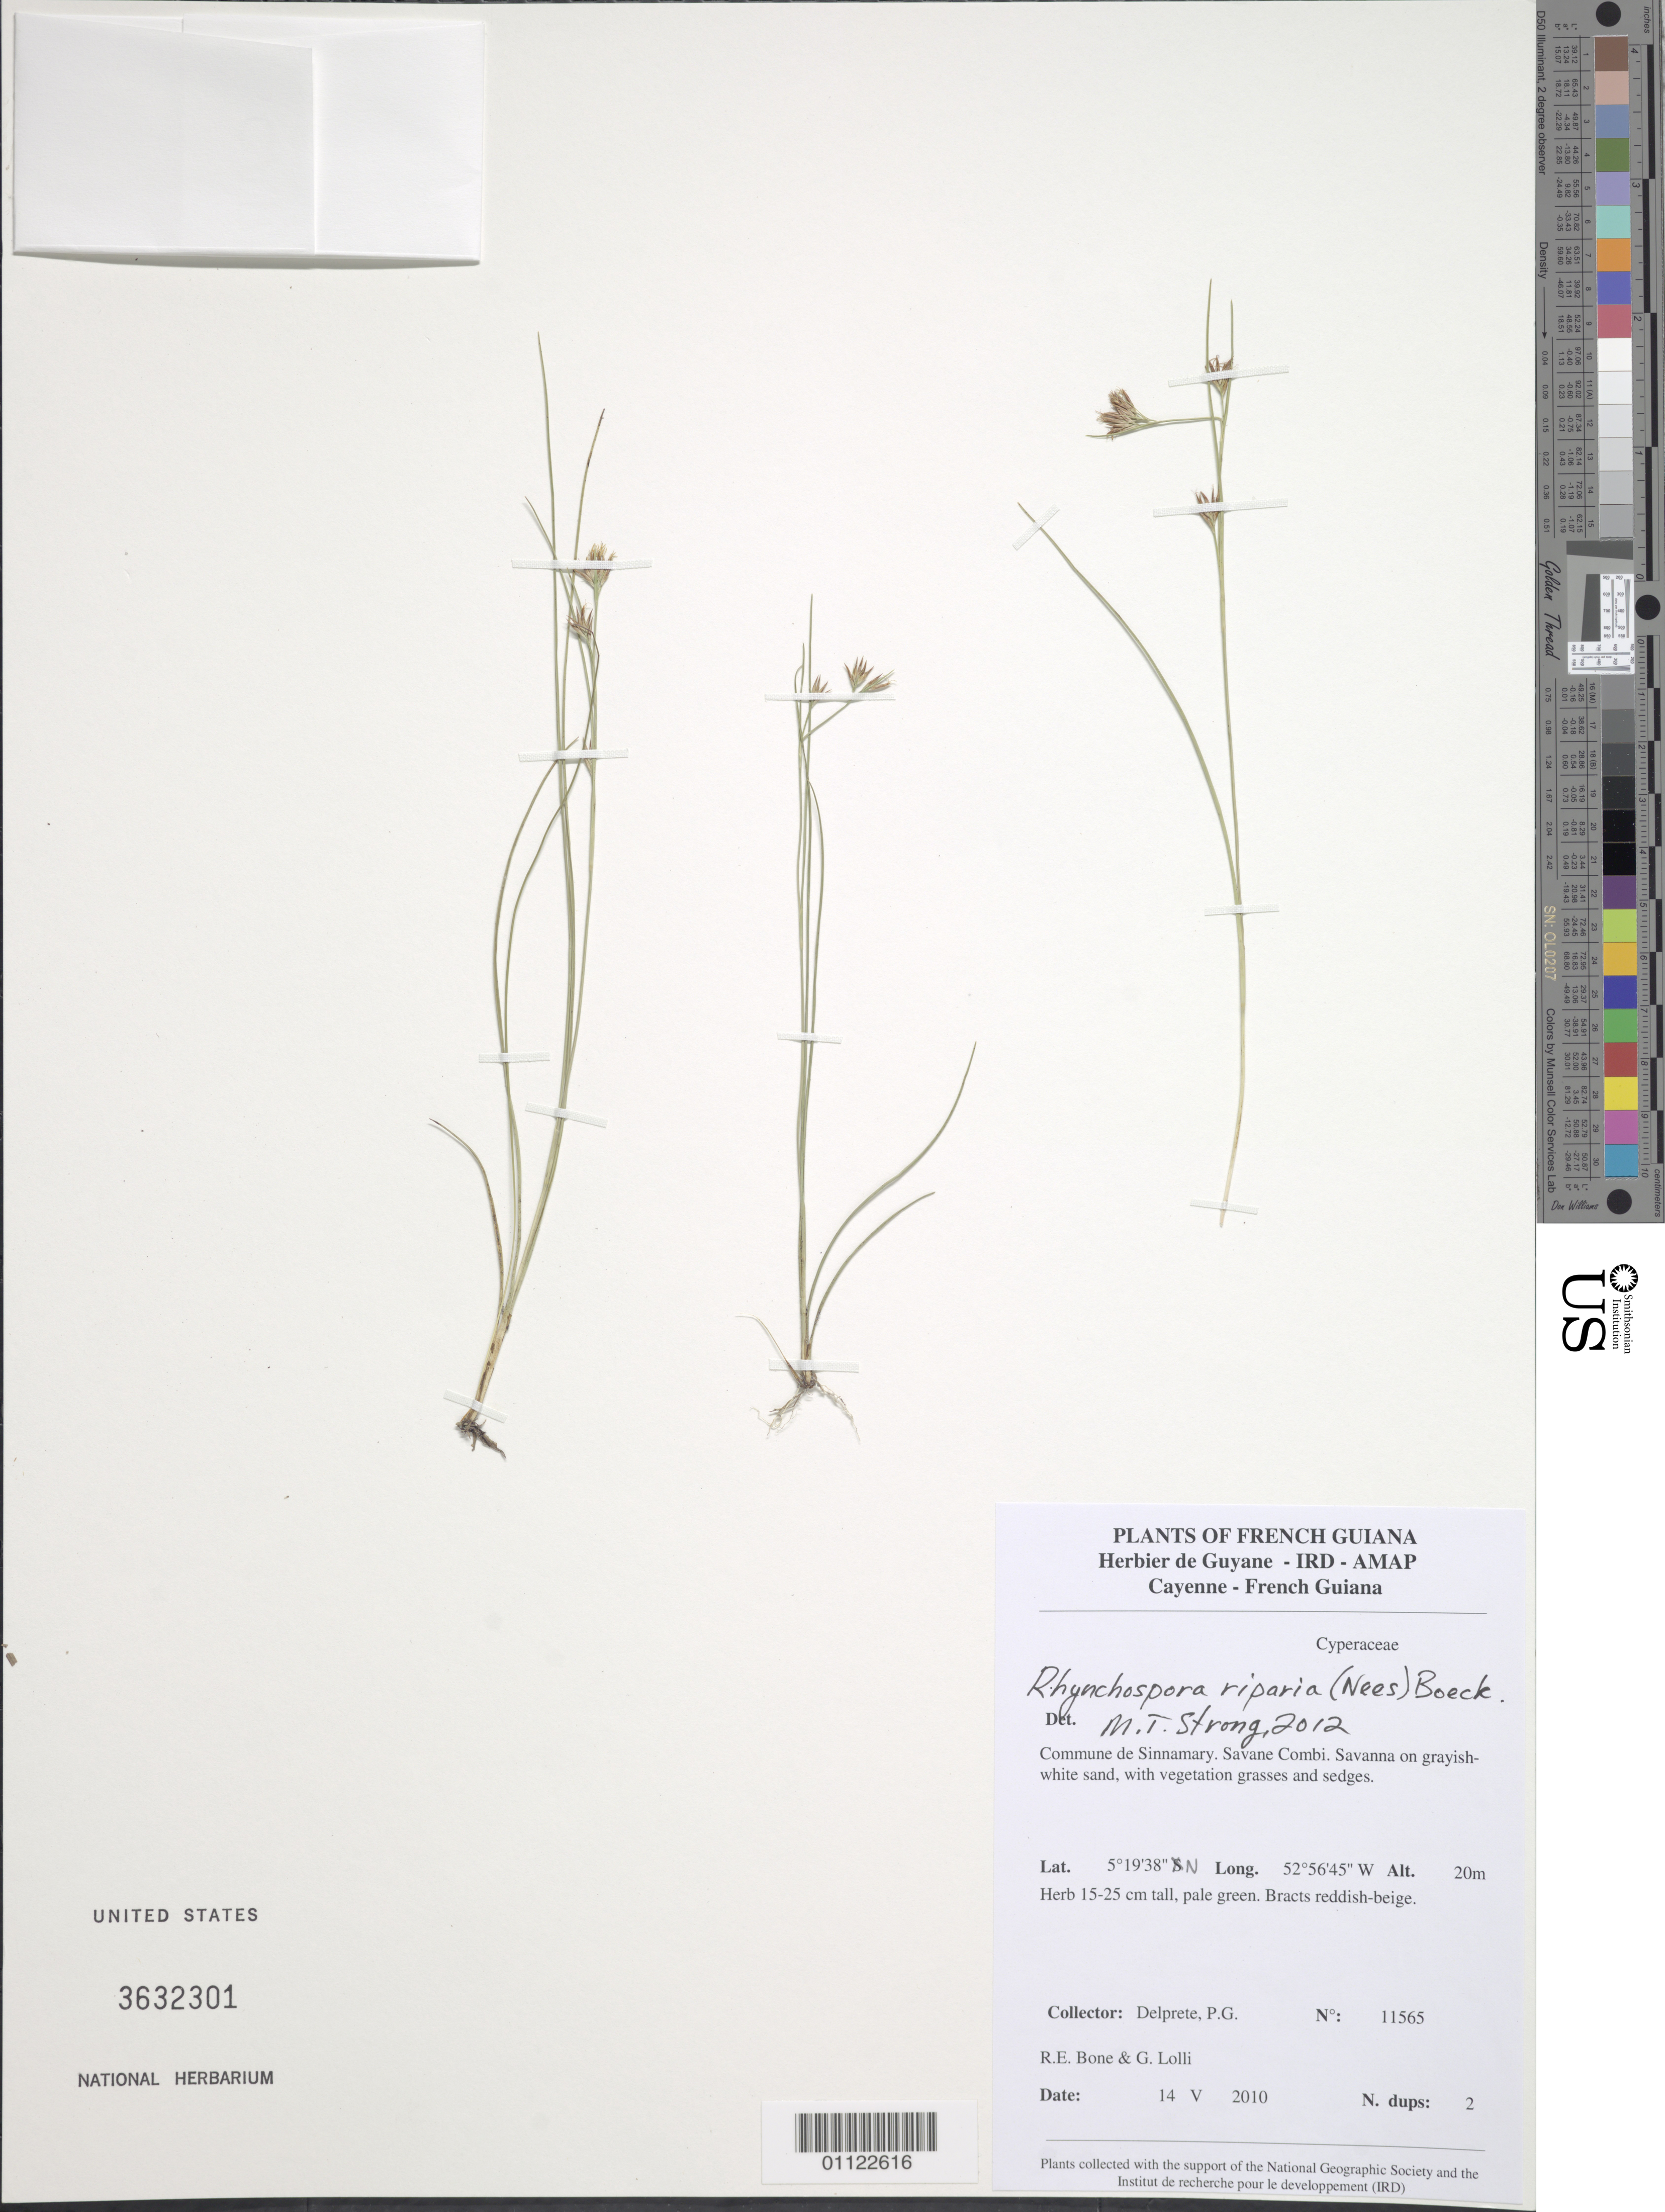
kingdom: Plantae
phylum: Tracheophyta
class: Liliopsida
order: Poales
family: Cyperaceae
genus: Rhynchospora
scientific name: Rhynchospora riparia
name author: (Nees) Boeckeler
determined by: Strong, M. T., (US), Smithsonian Institution - National Museum of Natural History (UNITED STATES)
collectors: P. G. Delprete, R. Bone & G. Lolli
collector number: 11565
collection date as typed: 14-May-10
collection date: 1910-05-14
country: French Guiana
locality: Commune de Sinnamary. Savane Combi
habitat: Savanna on grayish-white sand, with vegetation grasses and sedges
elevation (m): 20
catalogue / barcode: US 3632301